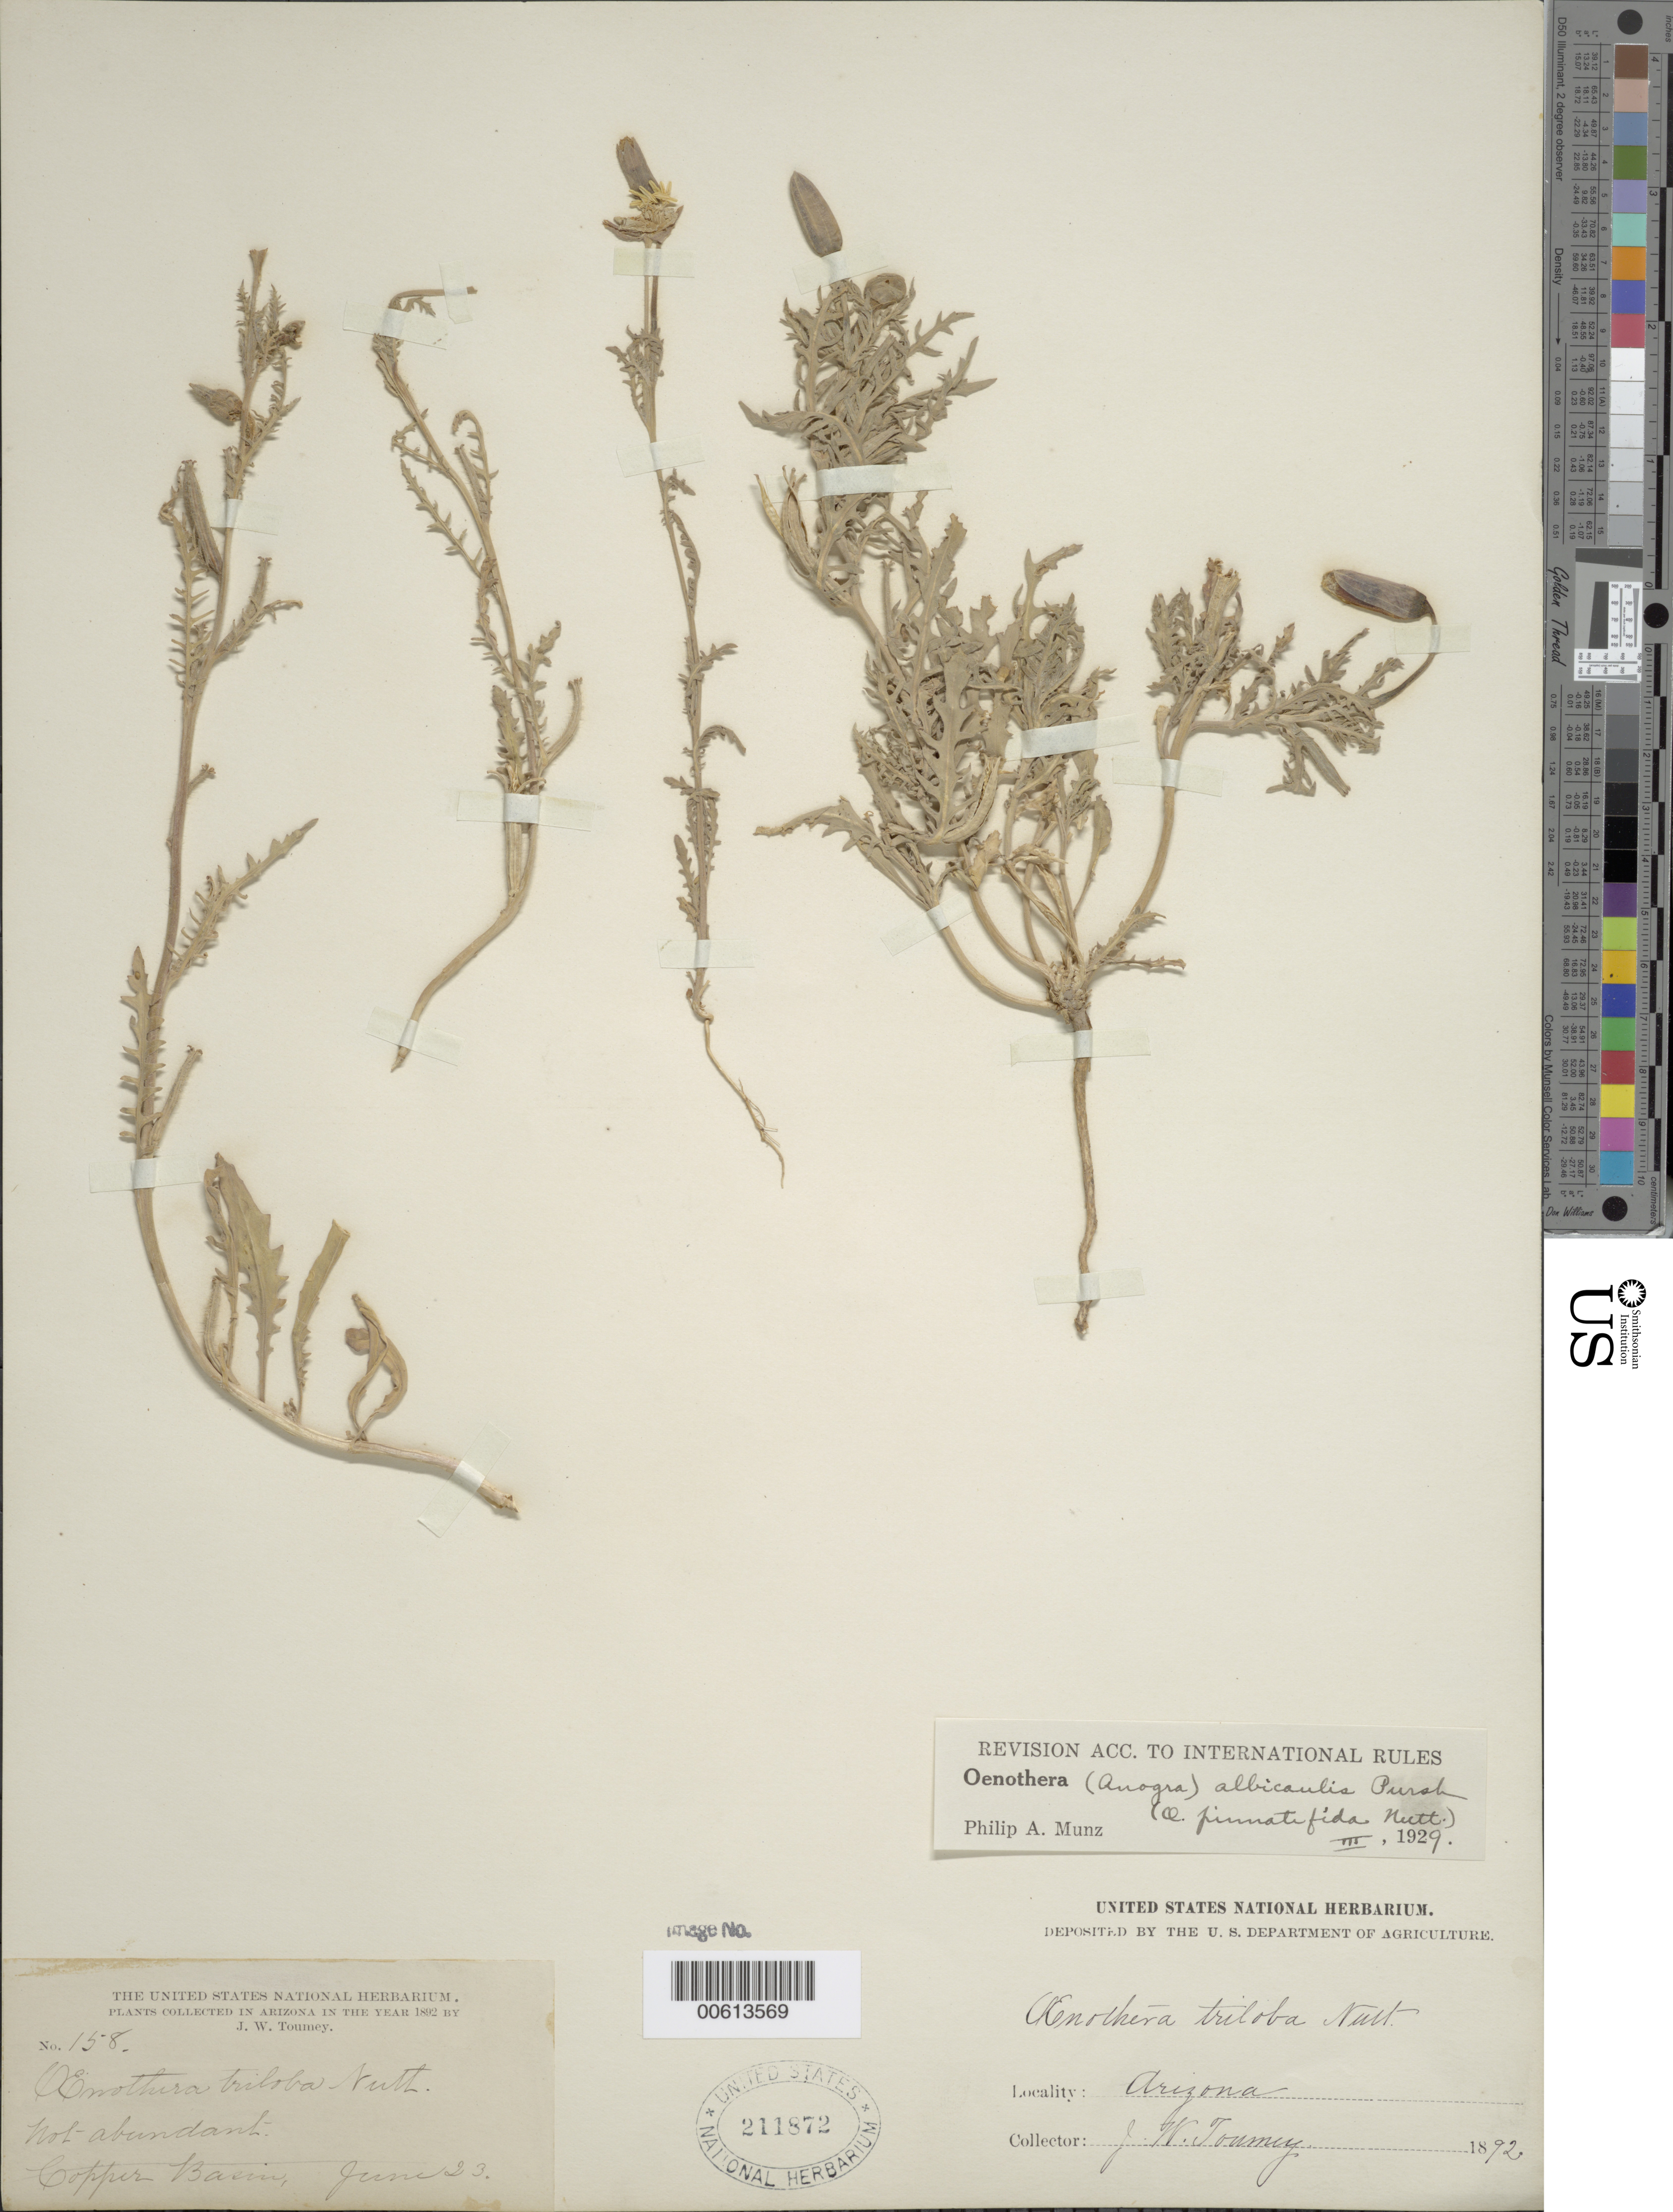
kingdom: Plantae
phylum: Tracheophyta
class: Magnoliopsida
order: Myrtales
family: Onagraceae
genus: Oenothera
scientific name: Oenothera albicaulis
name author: Pursh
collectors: J. W. Toumey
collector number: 158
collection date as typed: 23 Jun 1892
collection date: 1892-06-23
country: United States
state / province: Arizona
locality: Copper Basin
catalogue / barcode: US 211872